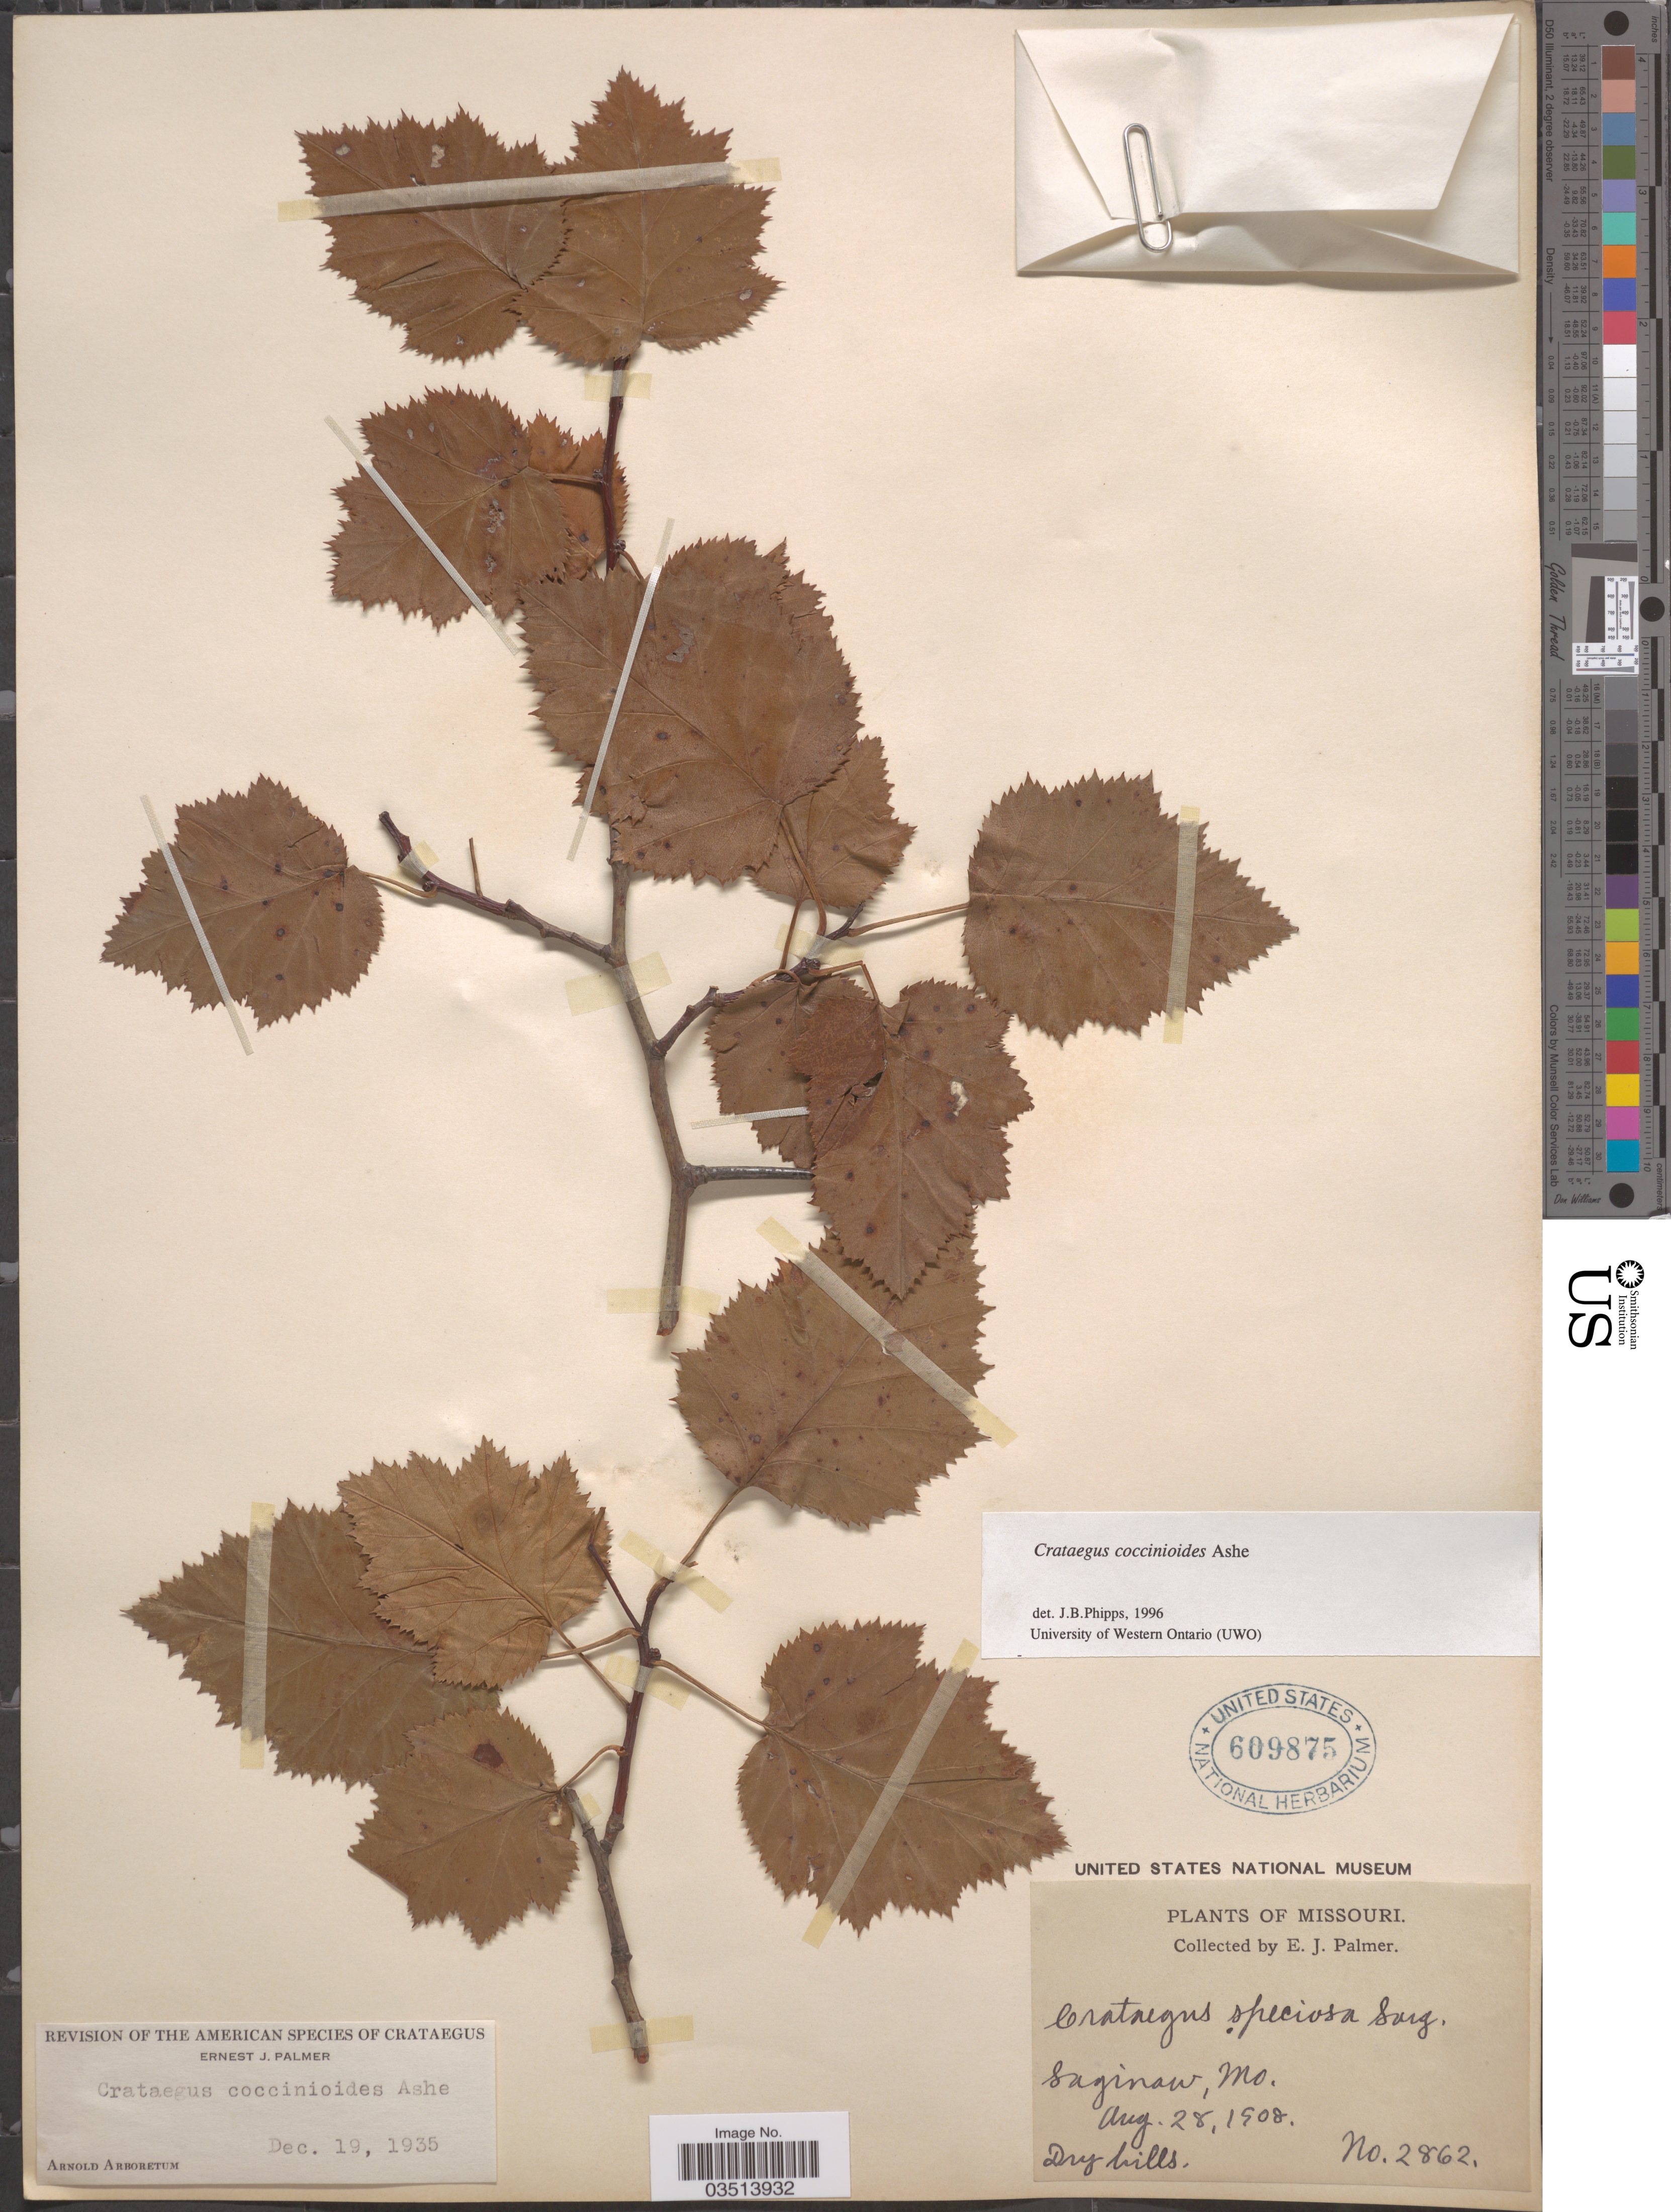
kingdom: Plantae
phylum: Tracheophyta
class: Magnoliopsida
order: Rosales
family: Rosaceae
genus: Crataegus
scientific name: Crataegus coccinioides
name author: Ashe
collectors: E. J. Palmer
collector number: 2862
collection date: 1908-08-28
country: United States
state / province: Missouri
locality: Saginaw.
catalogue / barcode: US 609875